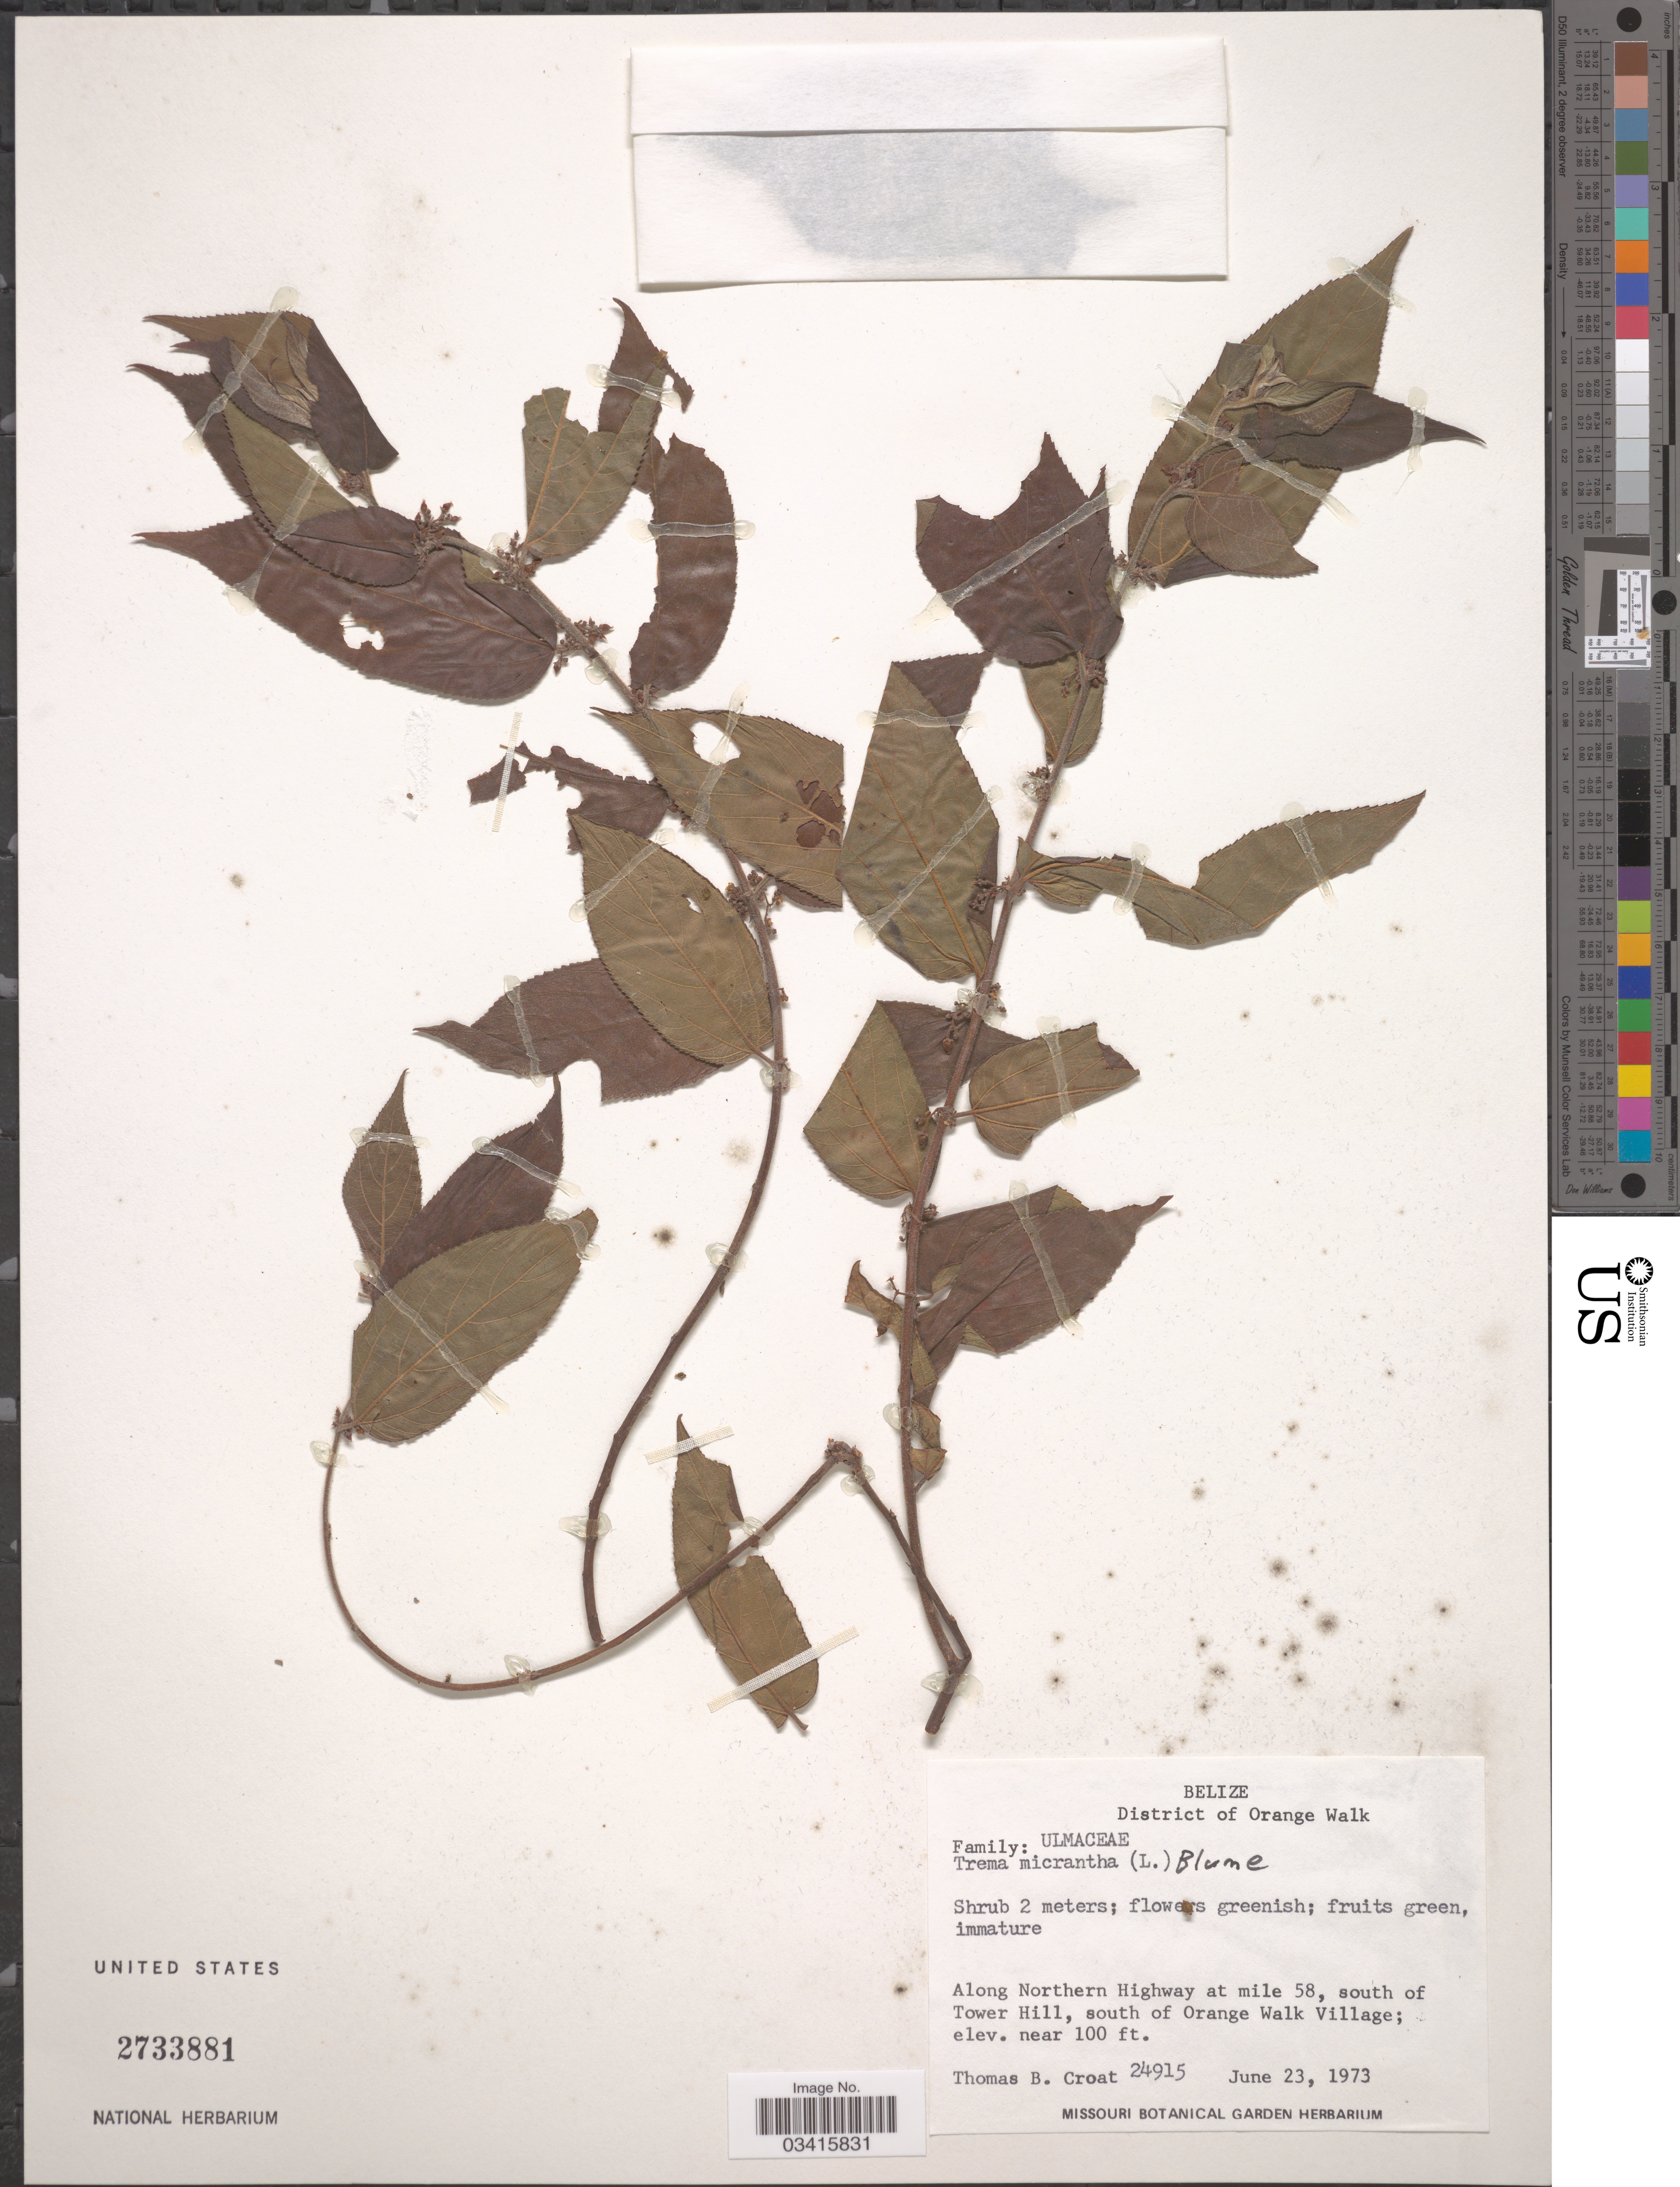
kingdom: Plantae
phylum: Tracheophyta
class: Magnoliopsida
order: Rosales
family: Cannabaceae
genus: Trema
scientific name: Trema micranthum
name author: (L.) Blume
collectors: T. B. Croat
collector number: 24915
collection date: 1973-06-23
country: Belize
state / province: Orange Walk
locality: District of Orange Walk. Along Northern Highway at mile 58, south of Tower Hill, south of Orange Walk Village.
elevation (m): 30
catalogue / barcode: US 2733881